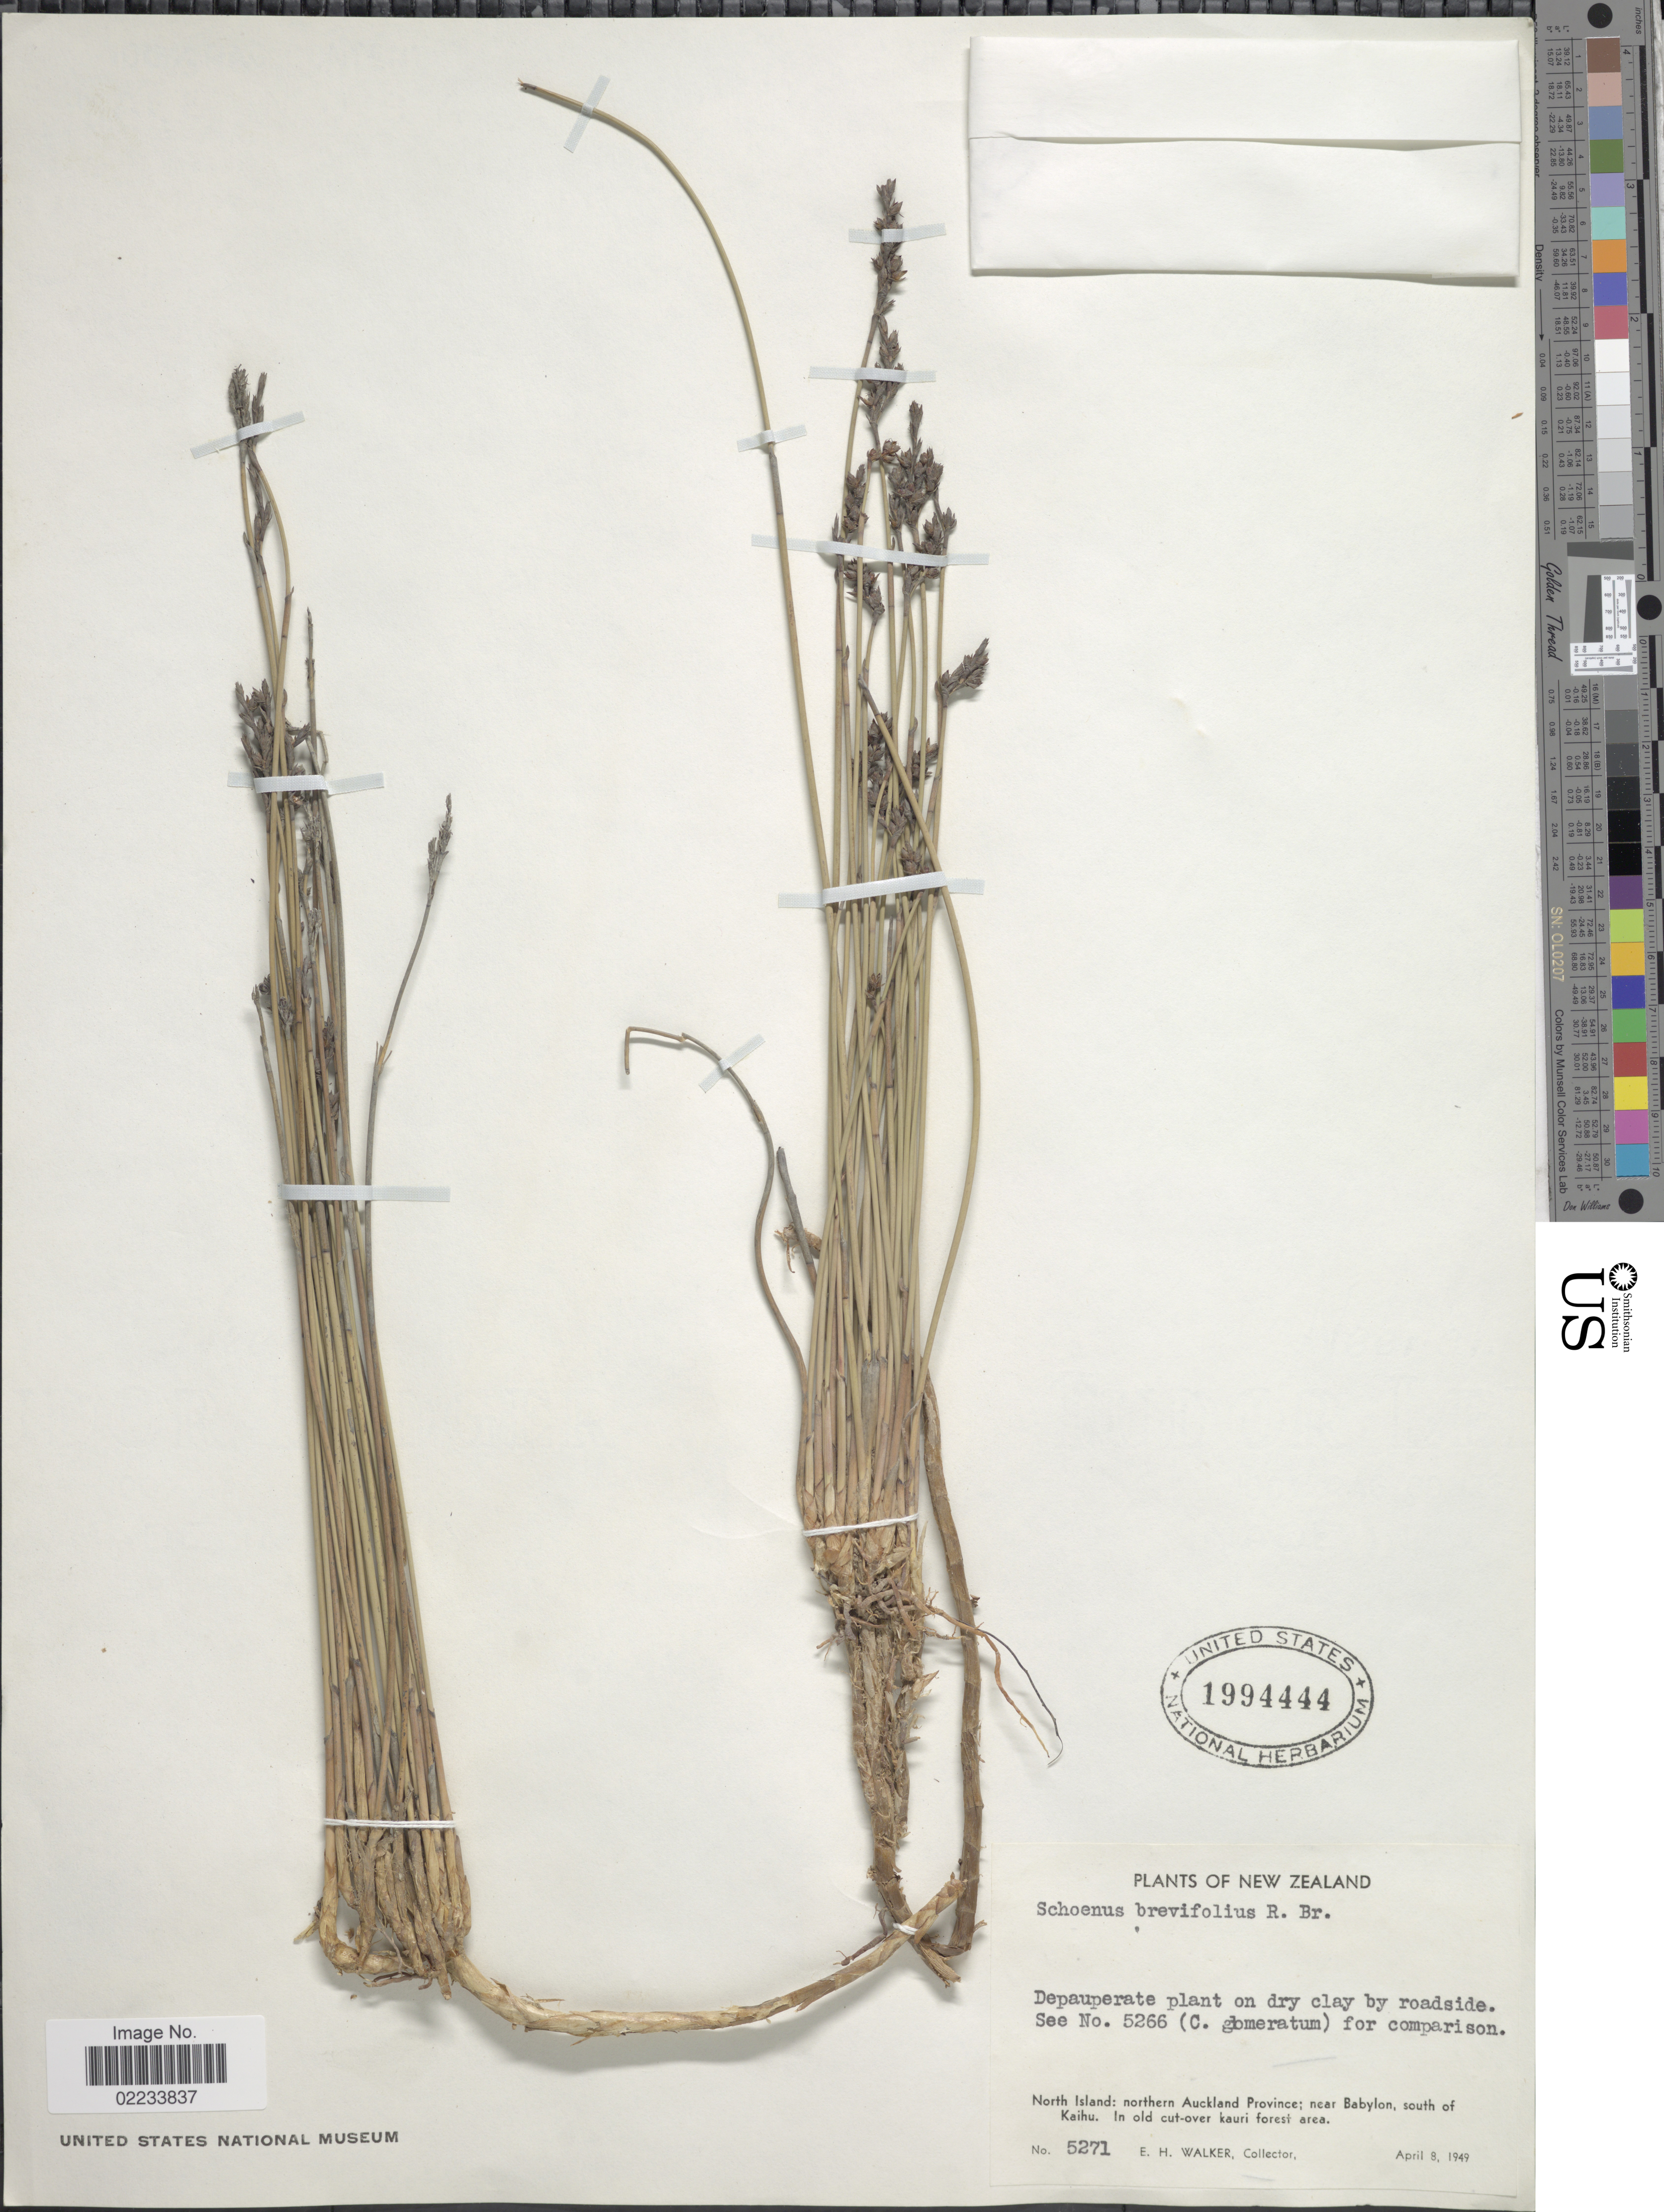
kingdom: Plantae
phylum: Tracheophyta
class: Liliopsida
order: Poales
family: Cyperaceae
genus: Schoenus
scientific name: Schoenus brevifolius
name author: R. Br.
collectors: E. H. Walker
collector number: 5271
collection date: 1949-04-08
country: New Zealand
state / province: Auckland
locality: North Island: northern Auckland Province; near Babylon, south of Kaihu.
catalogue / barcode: US 1994444